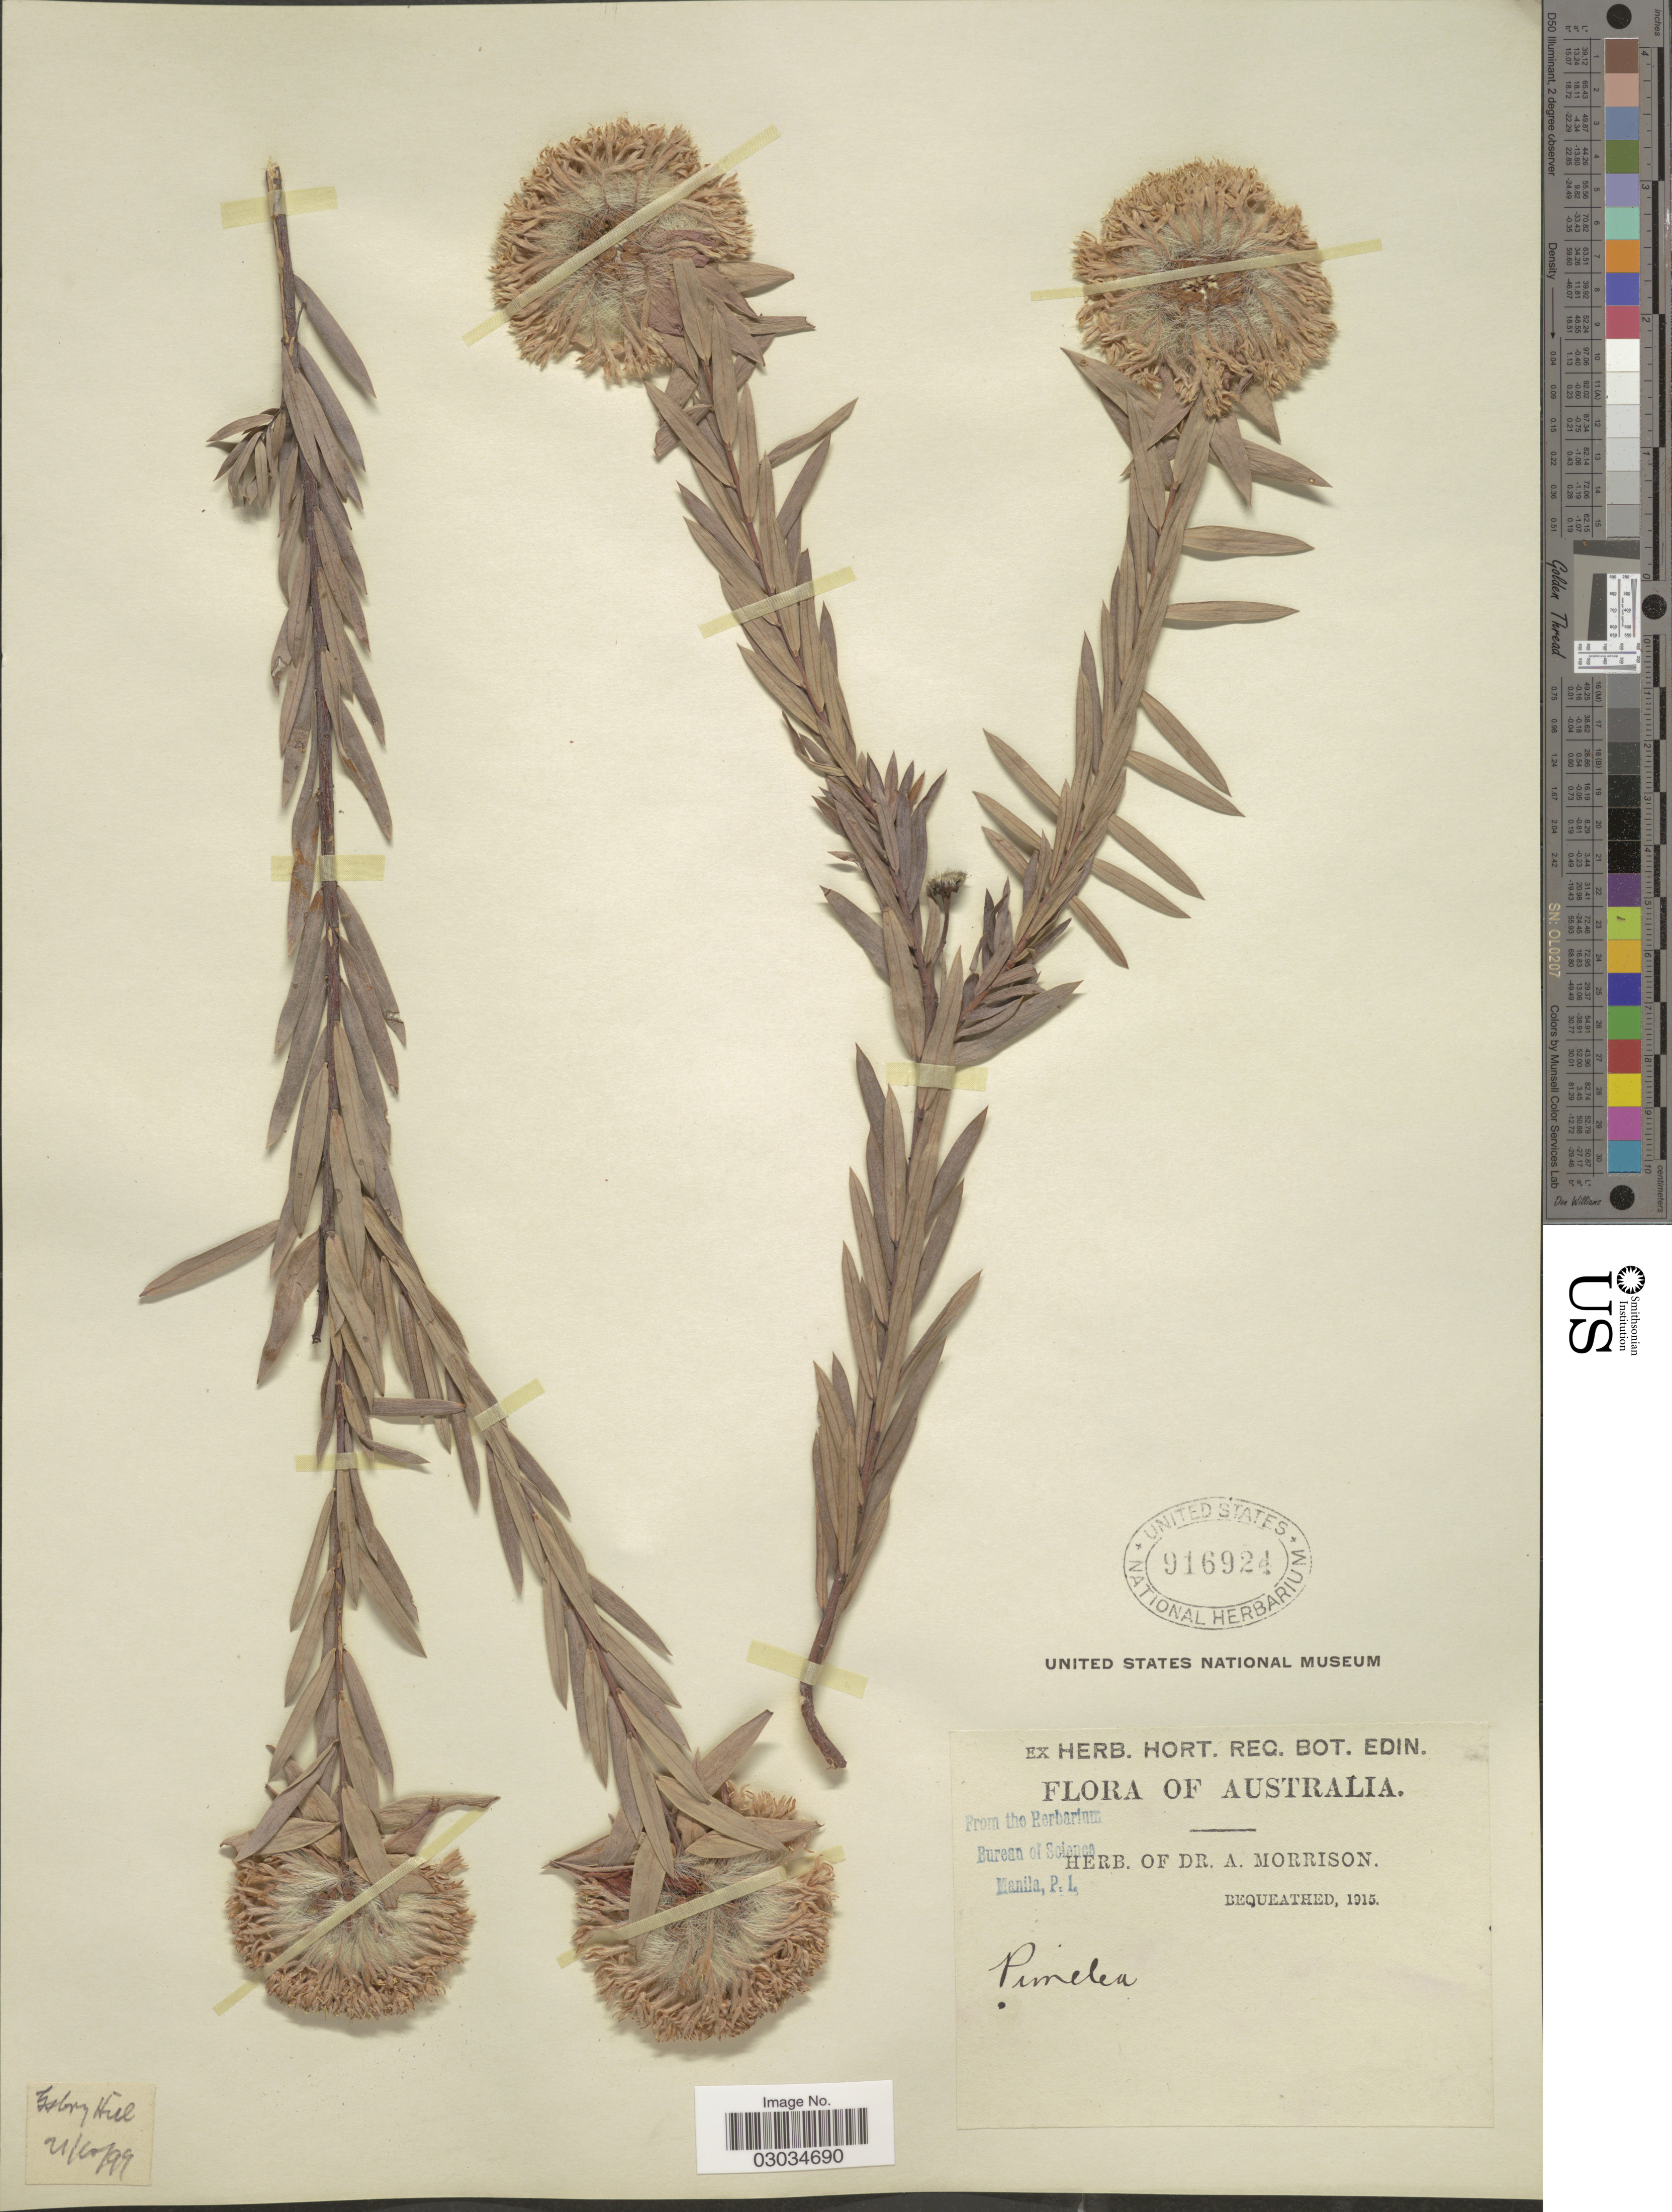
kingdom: Plantae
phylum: Tracheophyta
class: Magnoliopsida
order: Malvales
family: Thymelaeaceae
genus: Pimelea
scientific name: Pimelea sp.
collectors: ex herb. Dr. A. Morrison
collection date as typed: Transcribed d/m/y: 21/10/99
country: Australia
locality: Gsbry Hill.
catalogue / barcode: US 916924